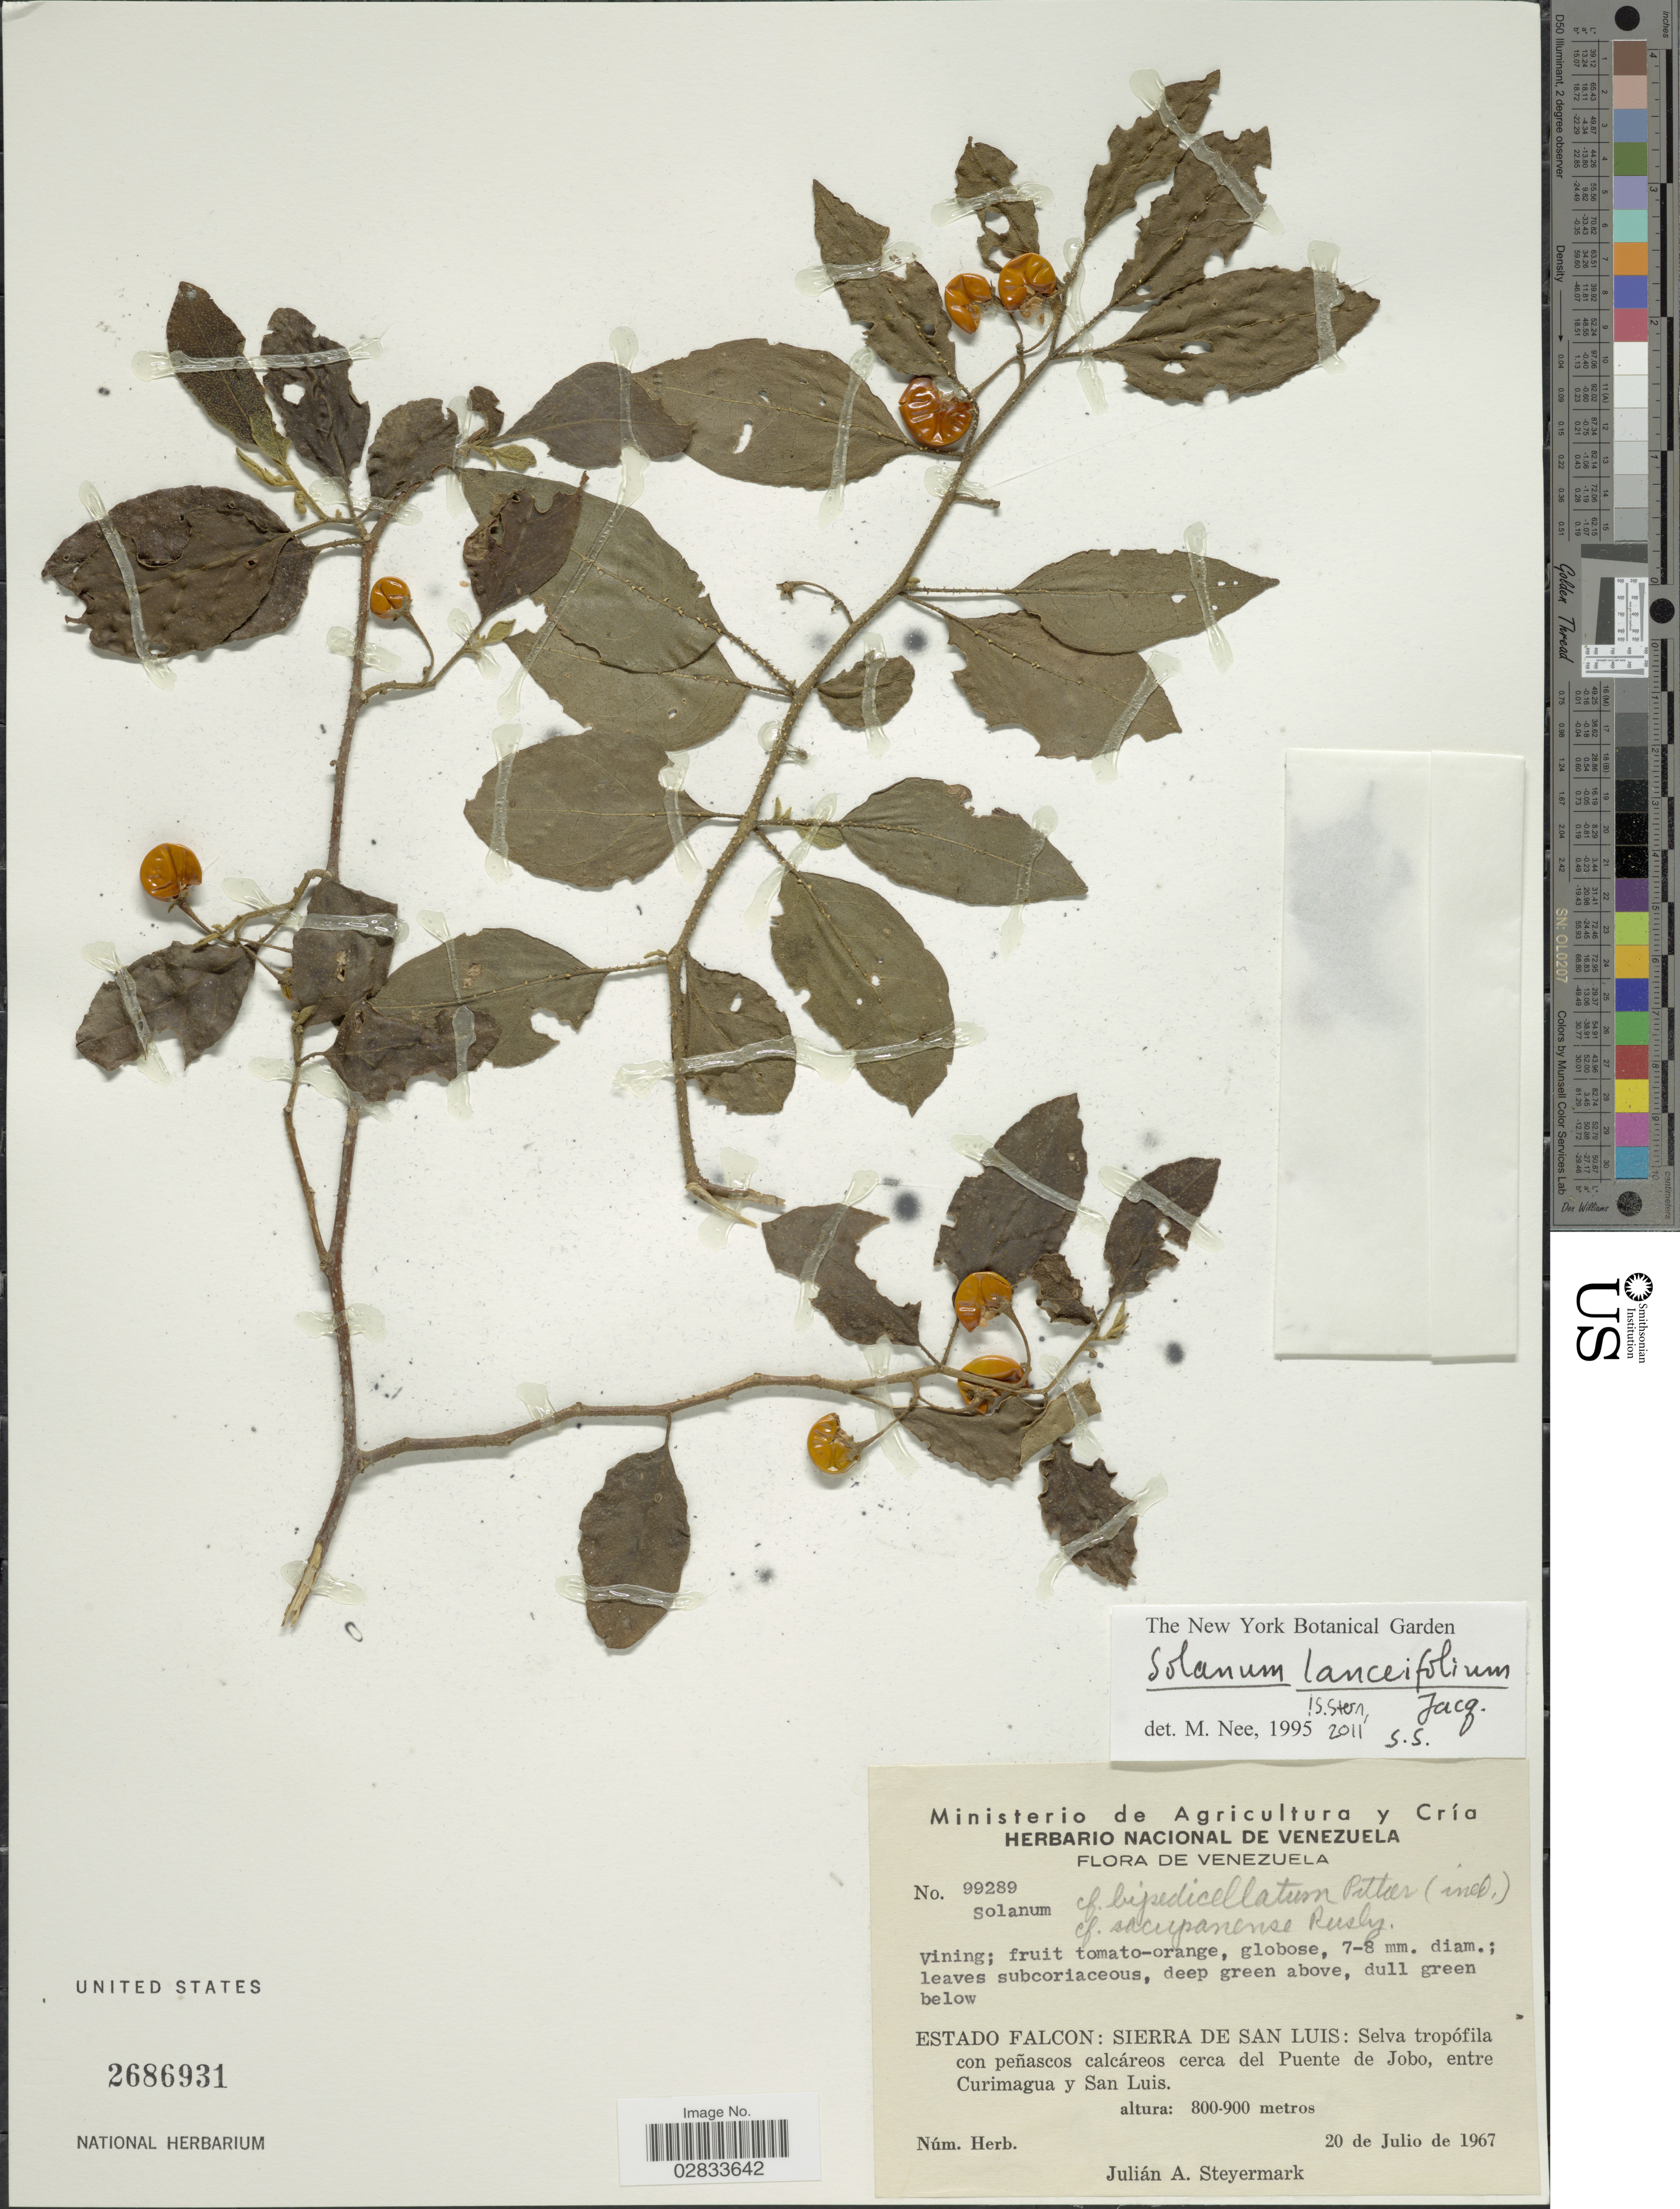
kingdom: Plantae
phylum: Tracheophyta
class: Magnoliopsida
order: Solanales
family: Solanaceae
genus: Solanum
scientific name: Solanum lanceifolium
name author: Jacq.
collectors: J. Steyermark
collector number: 99289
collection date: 1967-07-20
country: Venezuela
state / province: Falcón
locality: Sierra de San Luis: Selva tropófila con peñascos calcáreos cerca del Puente de Jobo, entre Curimagua y San Luis.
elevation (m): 800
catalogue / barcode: US 2686931